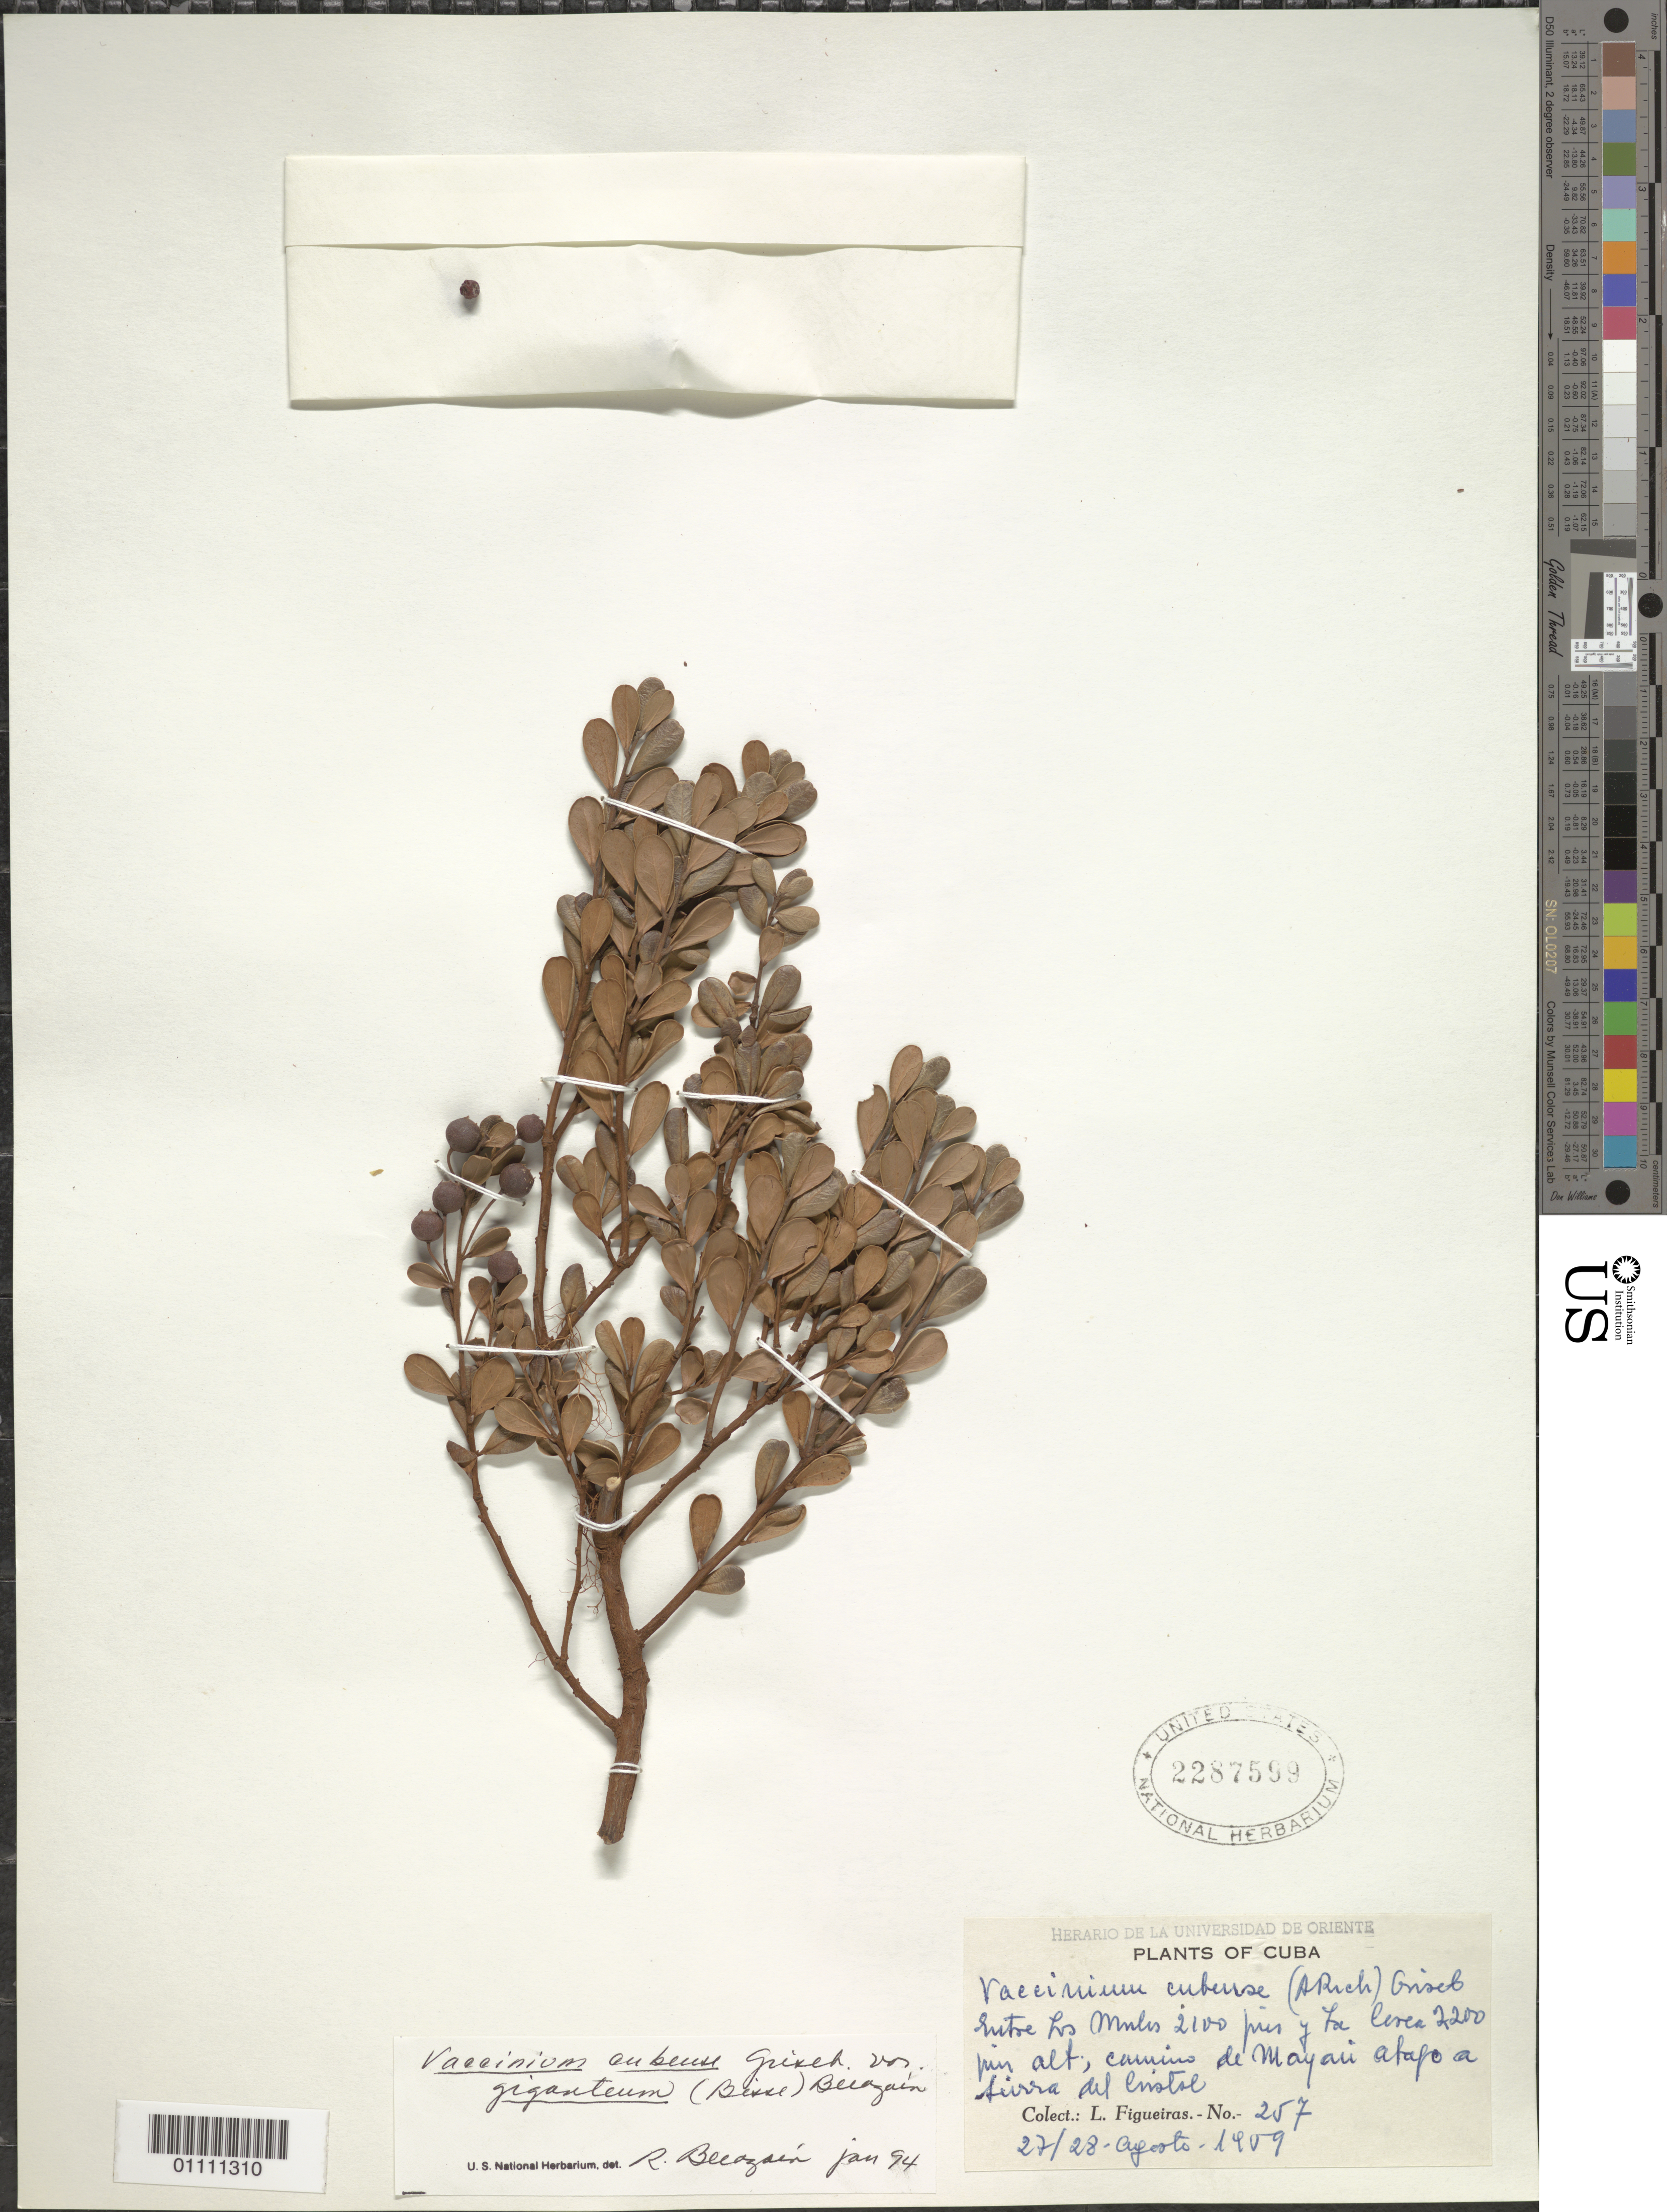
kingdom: Plantae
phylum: Tracheophyta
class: Magnoliopsida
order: Ericales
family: Ericaceae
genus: Vaccinium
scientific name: Vaccinium cubense var. giganteum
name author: (Bisse) R. Berazaín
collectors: M. López Figueiras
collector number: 257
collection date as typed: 27 Aug 1909 and 28 Aug 1909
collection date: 1909-08-27,1909-08-28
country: Cuba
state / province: Santiago de Cuba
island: Cuba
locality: Entre Los Mulis y la Corea Carnims de Mayari atafe a Sierra del Cristre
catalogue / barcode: US 2287599